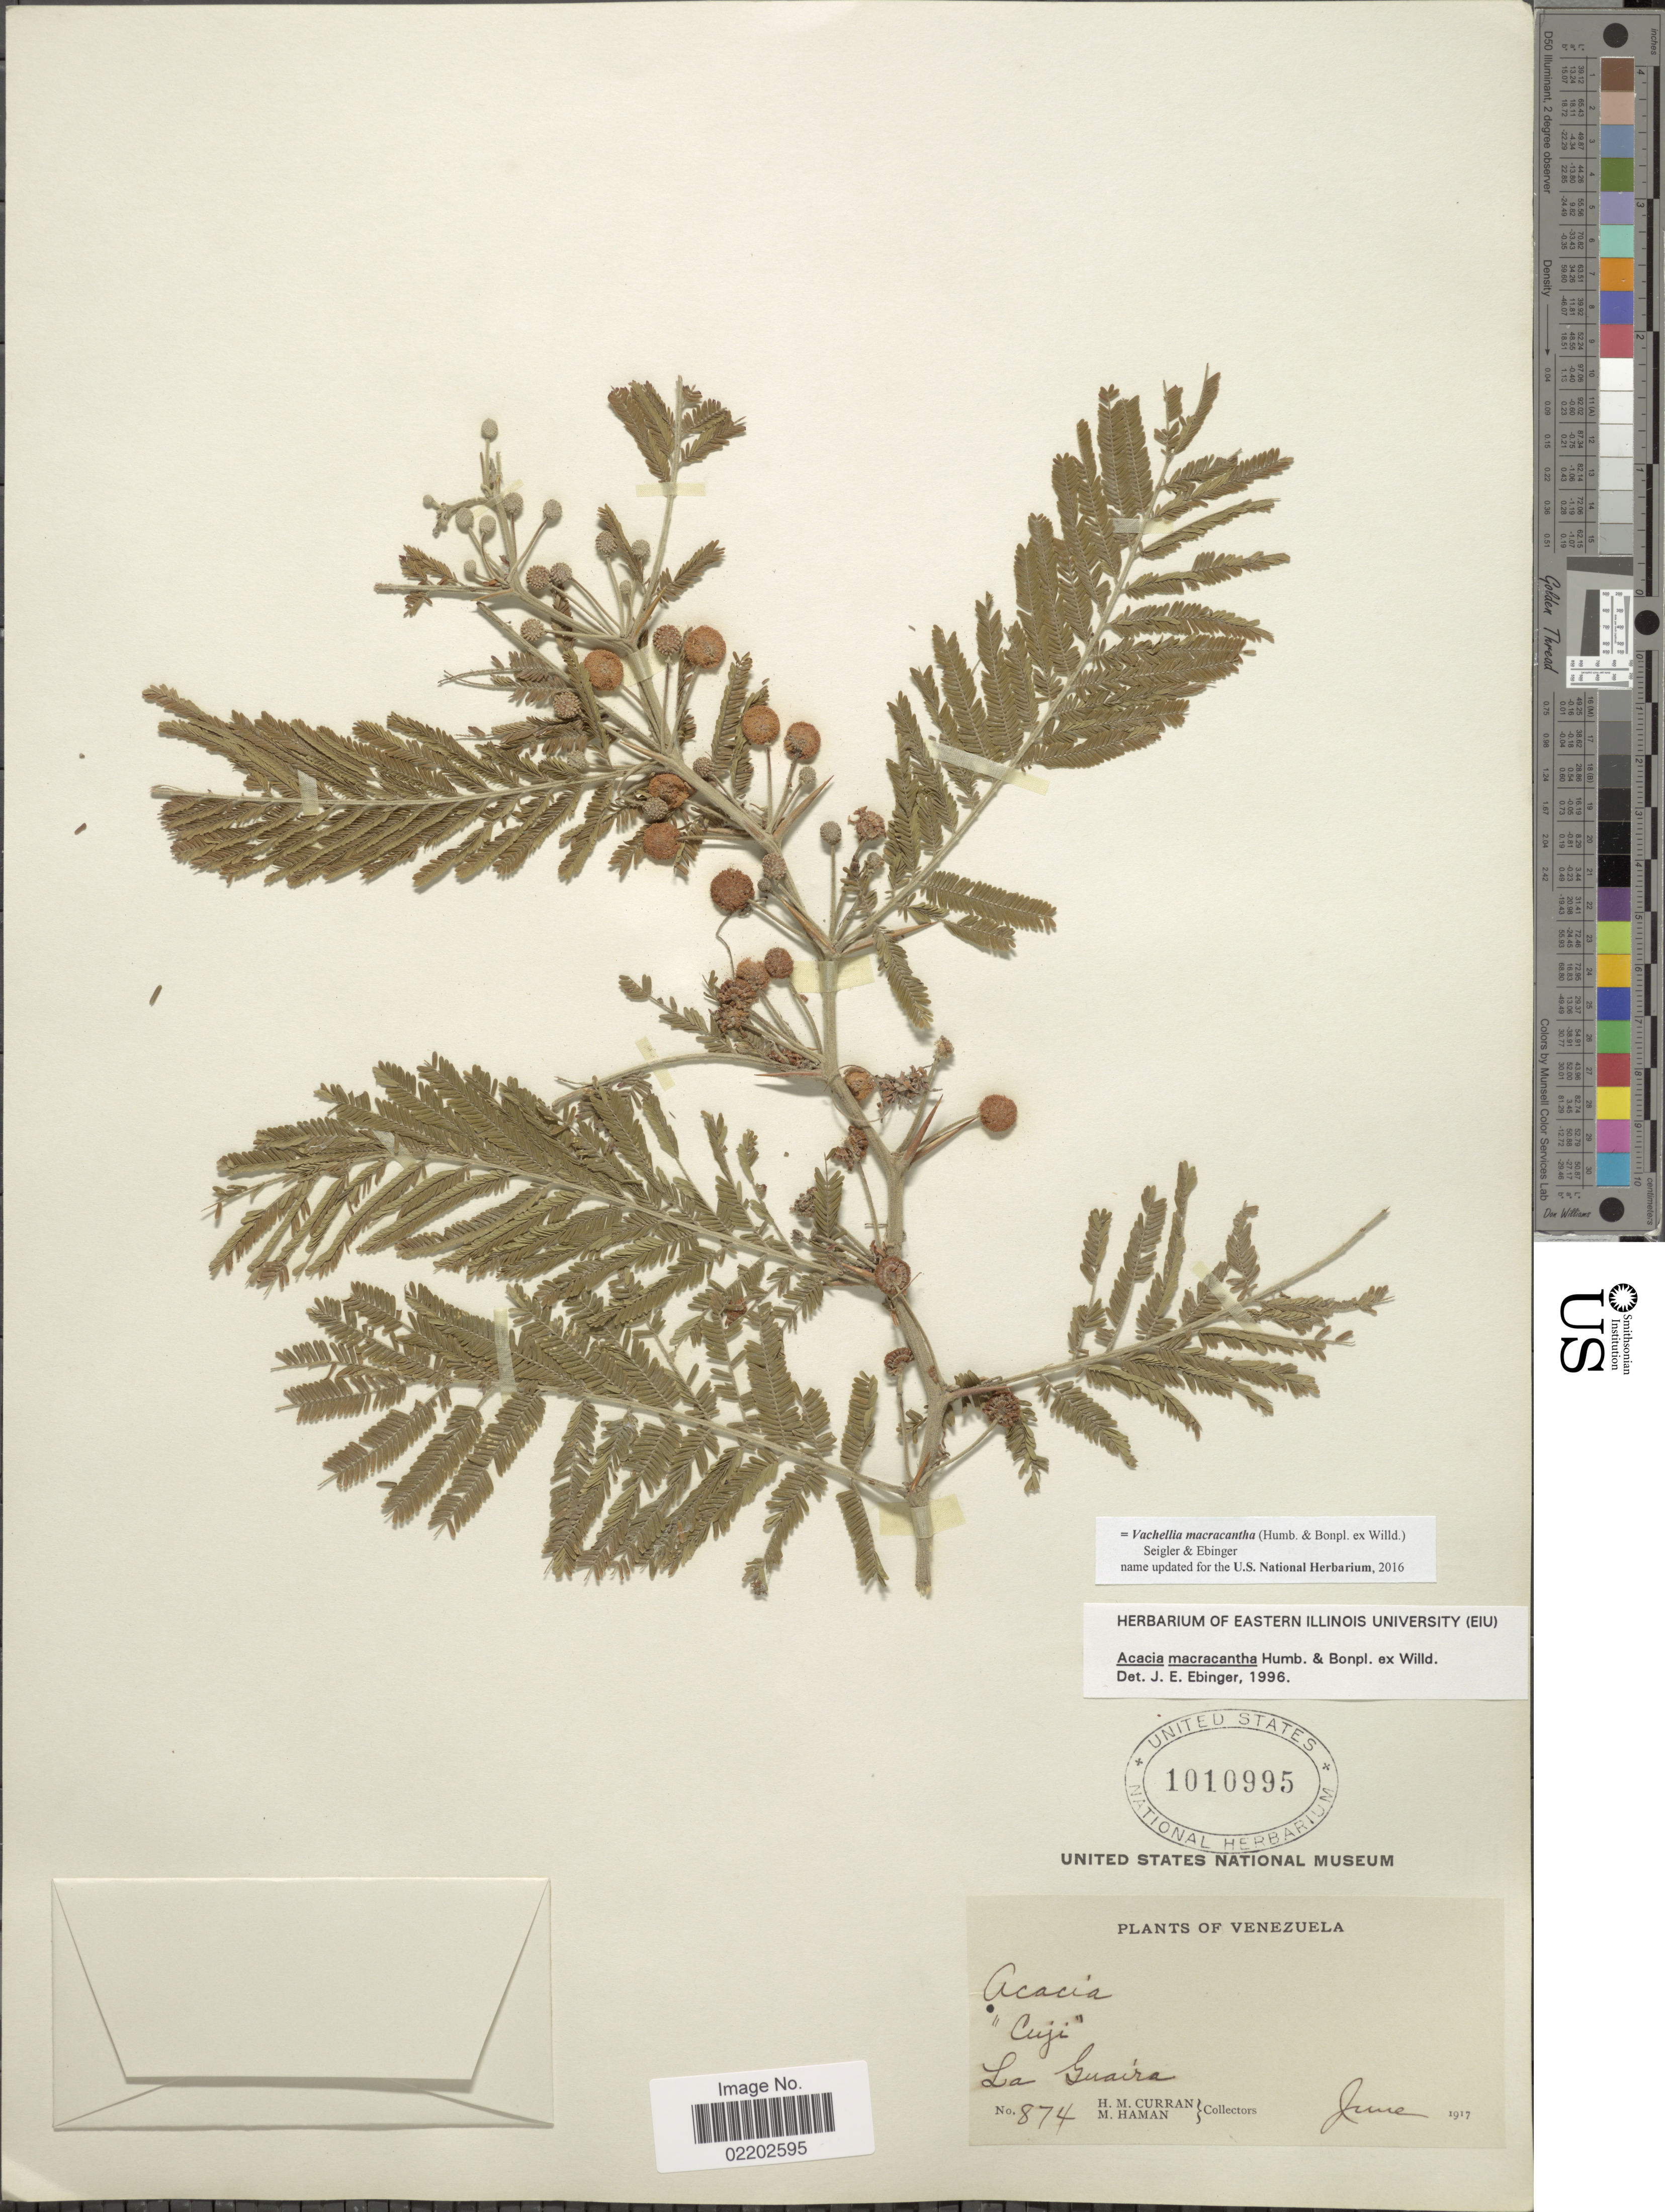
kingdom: Plantae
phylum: Tracheophyta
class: Magnoliopsida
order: Fabales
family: Fabaceae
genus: Vachellia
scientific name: Vachellia macracantha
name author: (Humb. & Bonpl. ex Willd.) Seigler & Ebinger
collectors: H. M. Curran & M. Haman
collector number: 874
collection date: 1917-06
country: Paraguay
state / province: Guaira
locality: La Guaira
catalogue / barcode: US 1010995